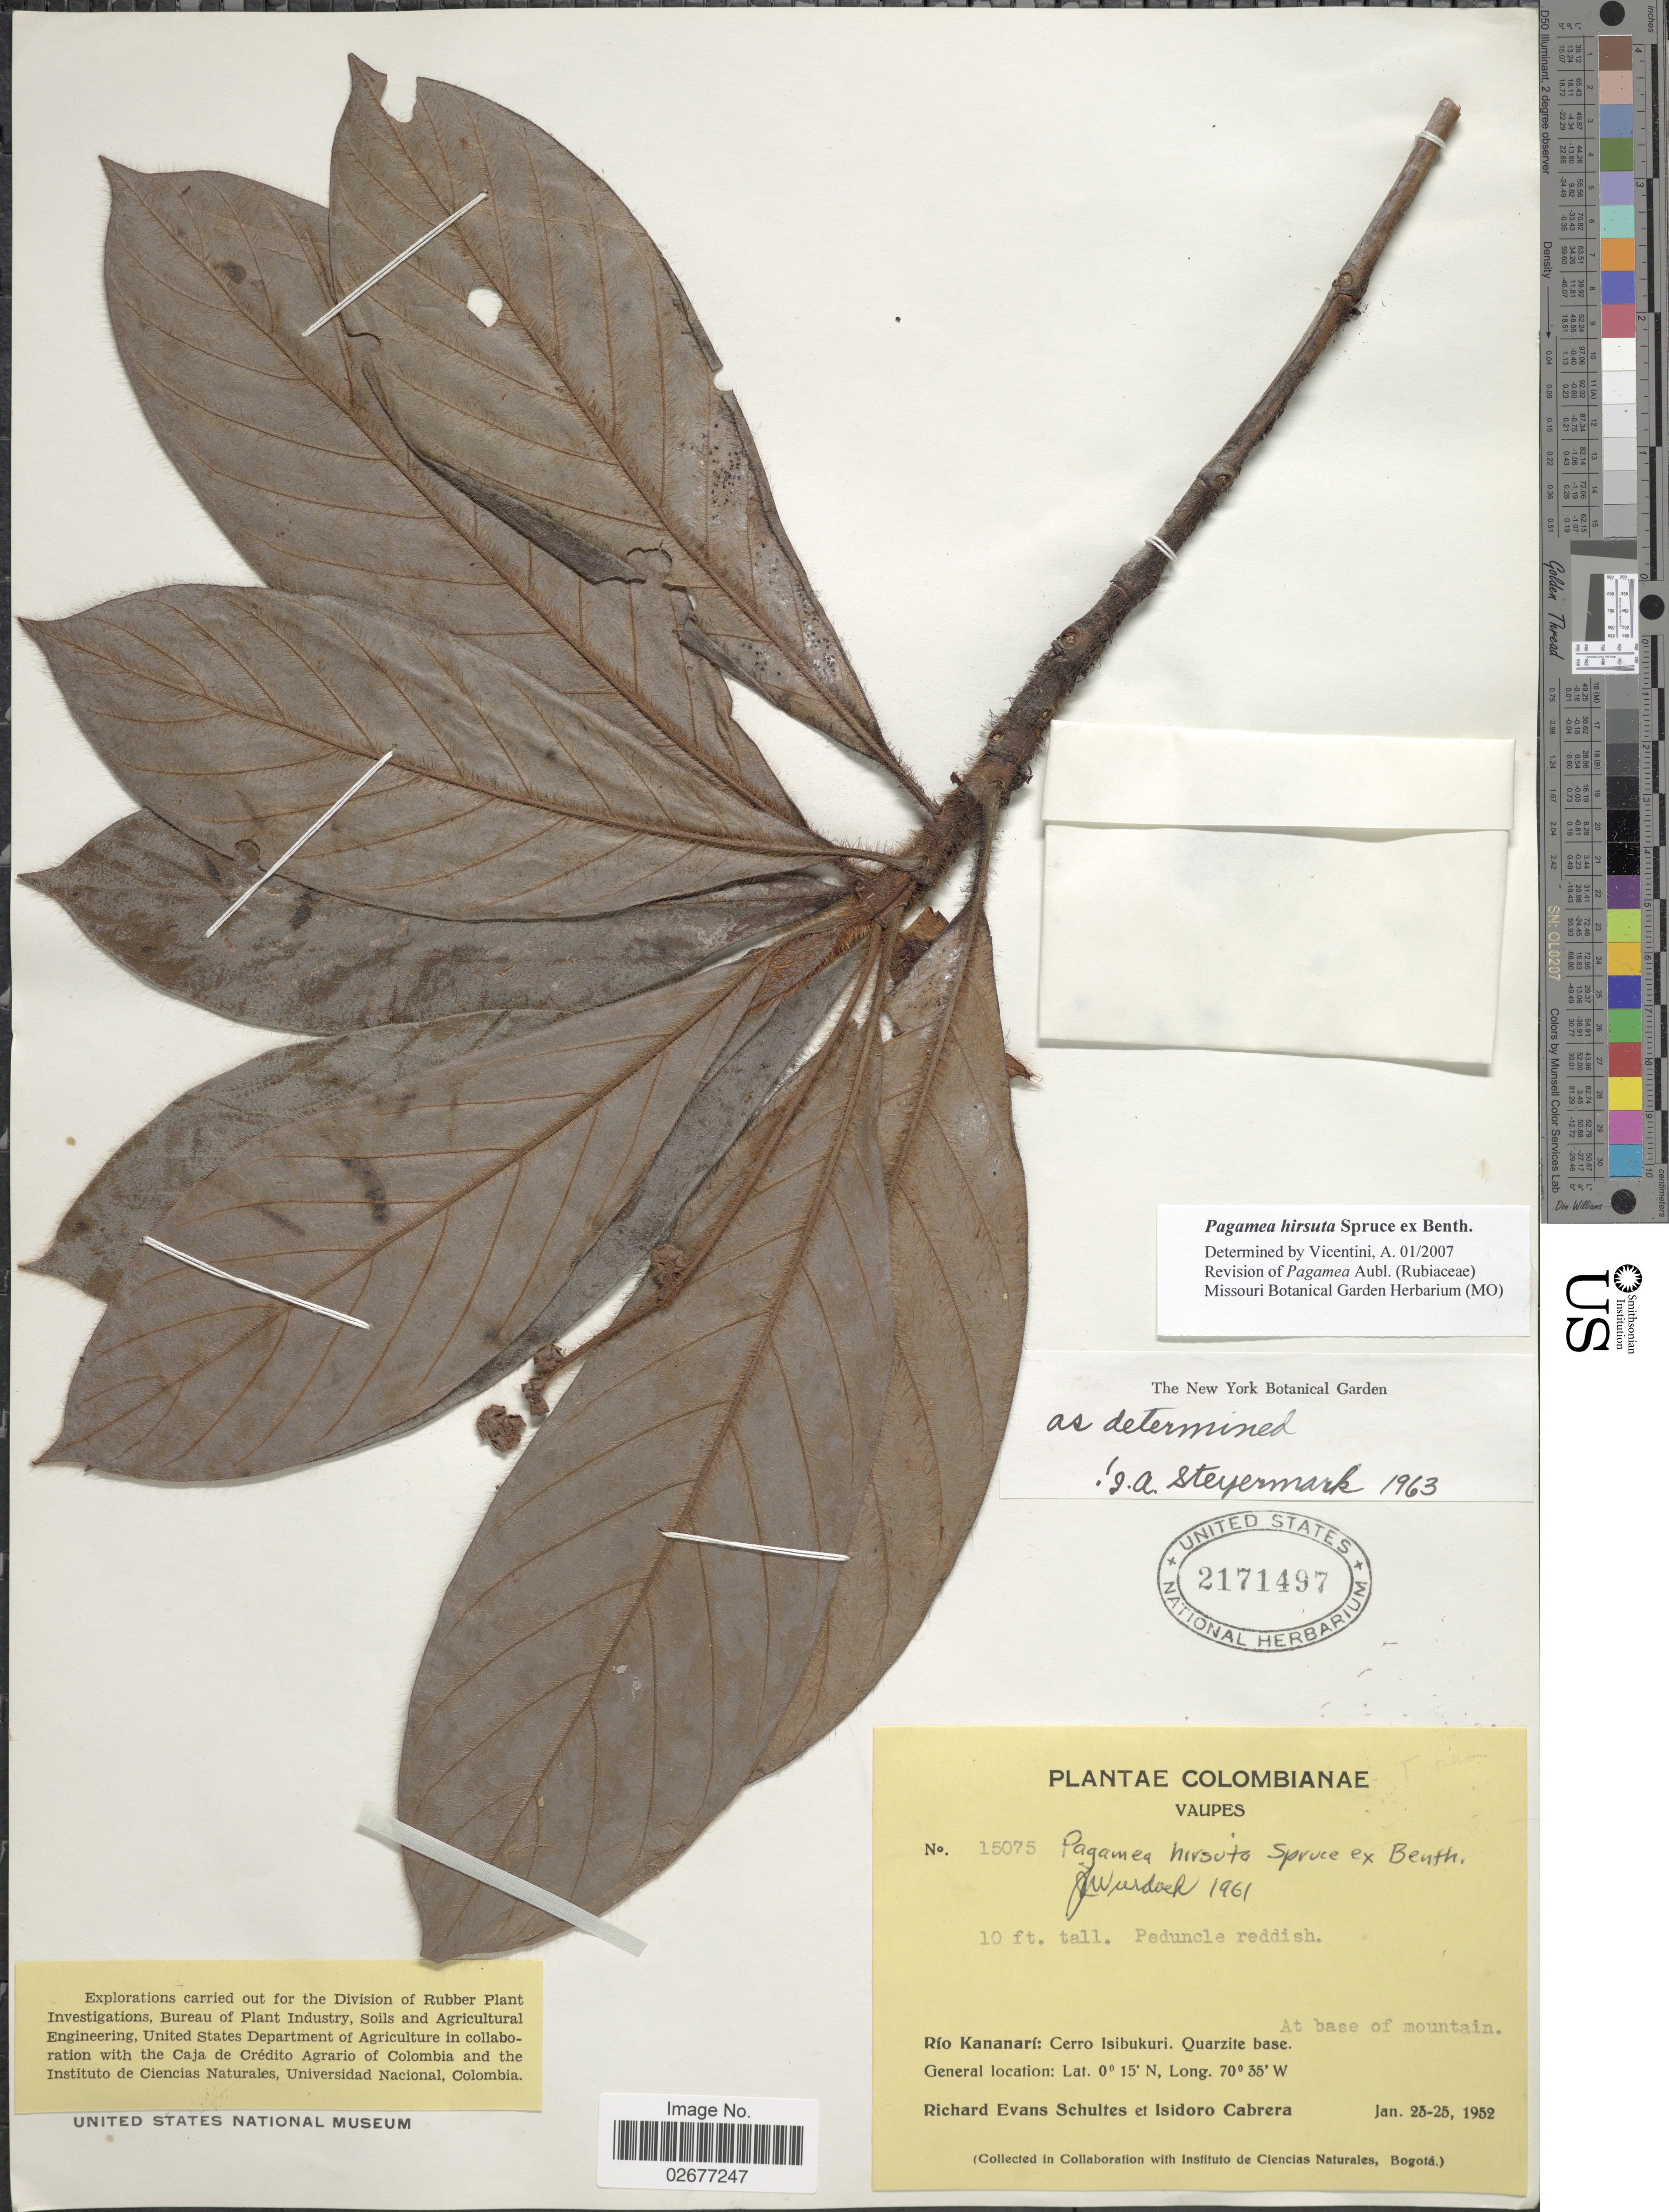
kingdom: Plantae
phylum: Tracheophyta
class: Magnoliopsida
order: Gentianales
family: Rubiaceae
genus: Pagamea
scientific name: Pagamea hirsuta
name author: Spruce ex Benth.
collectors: R. E. Schultes & I. Cabrera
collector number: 15075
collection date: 1952-01-23/1952-01-25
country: Colombia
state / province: Vaupés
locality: Rio Kananari: Cerro Isibukuri, Quarzite base, at base of mountain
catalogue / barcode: US 2171497